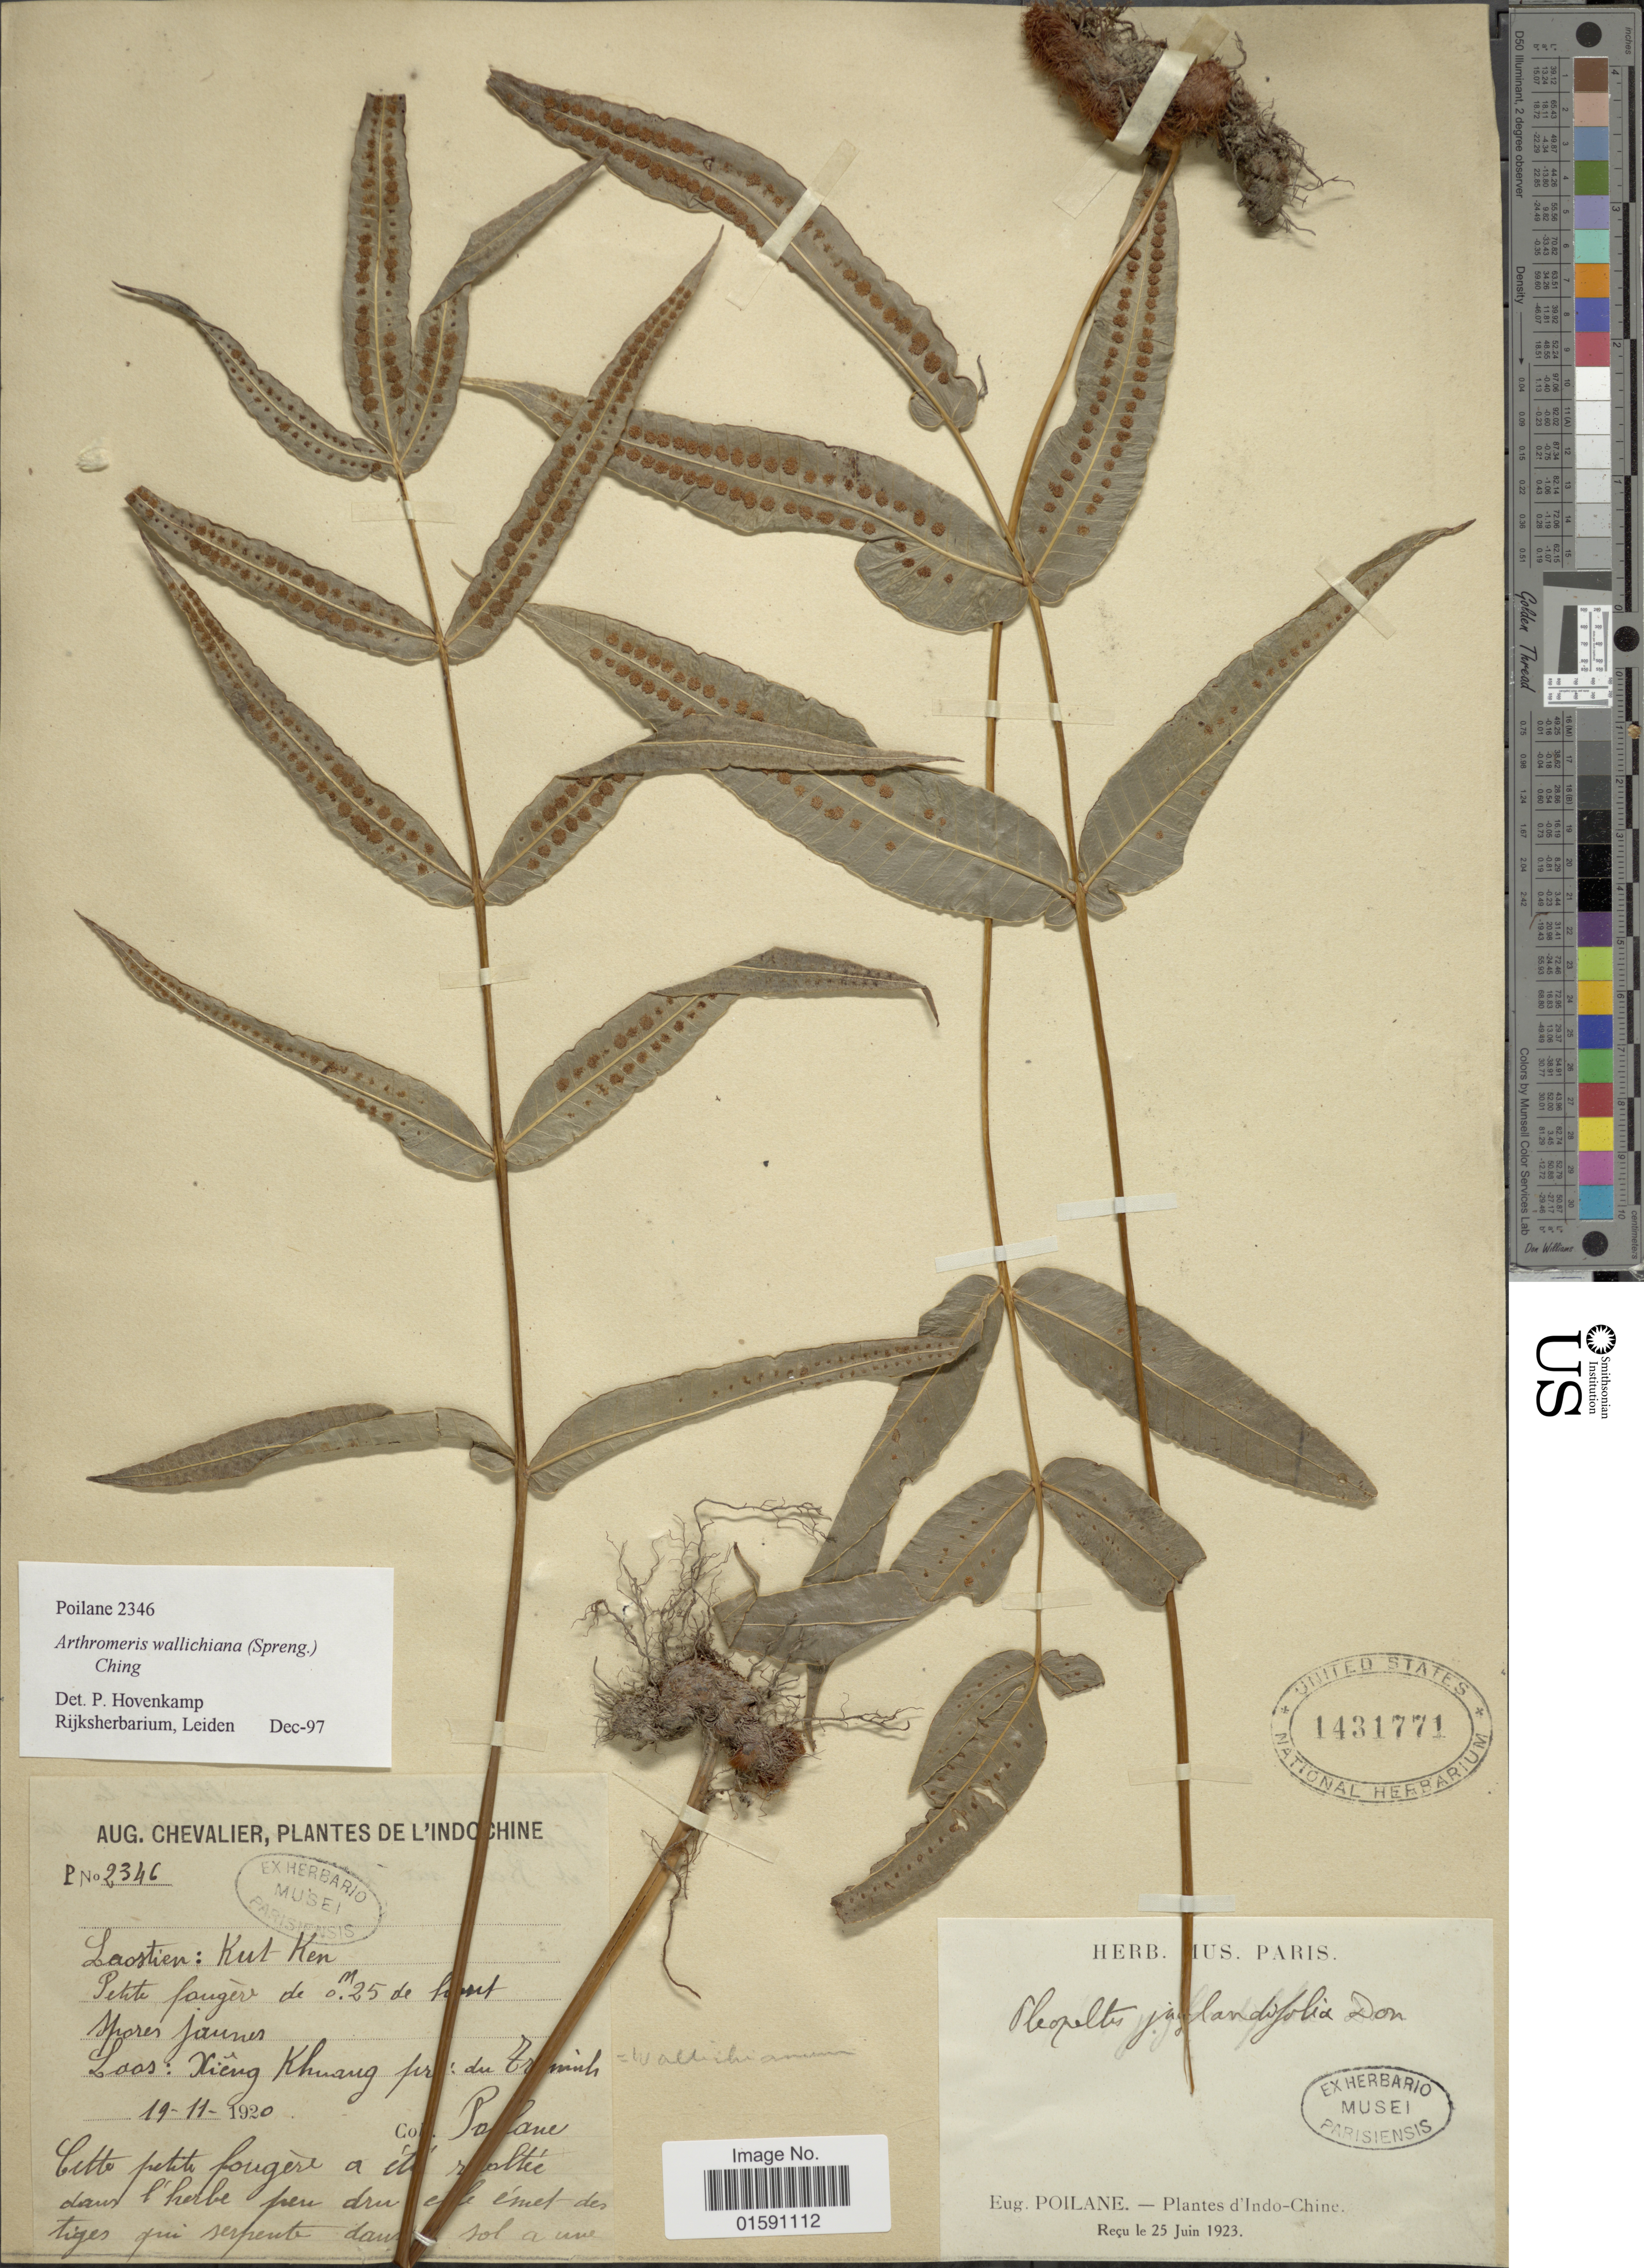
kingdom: Plantae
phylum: Tracheophyta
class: Polypodiopsida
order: Polypodiales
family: Polypodiaceae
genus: Arthromeris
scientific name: Arthromeris wallichiana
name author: (Spreng.) Ching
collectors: E. Poilane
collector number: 2346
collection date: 1923-06-25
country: Vietnam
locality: Indo-Chine. Laos: Xieng Khouang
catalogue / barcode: US 1431771